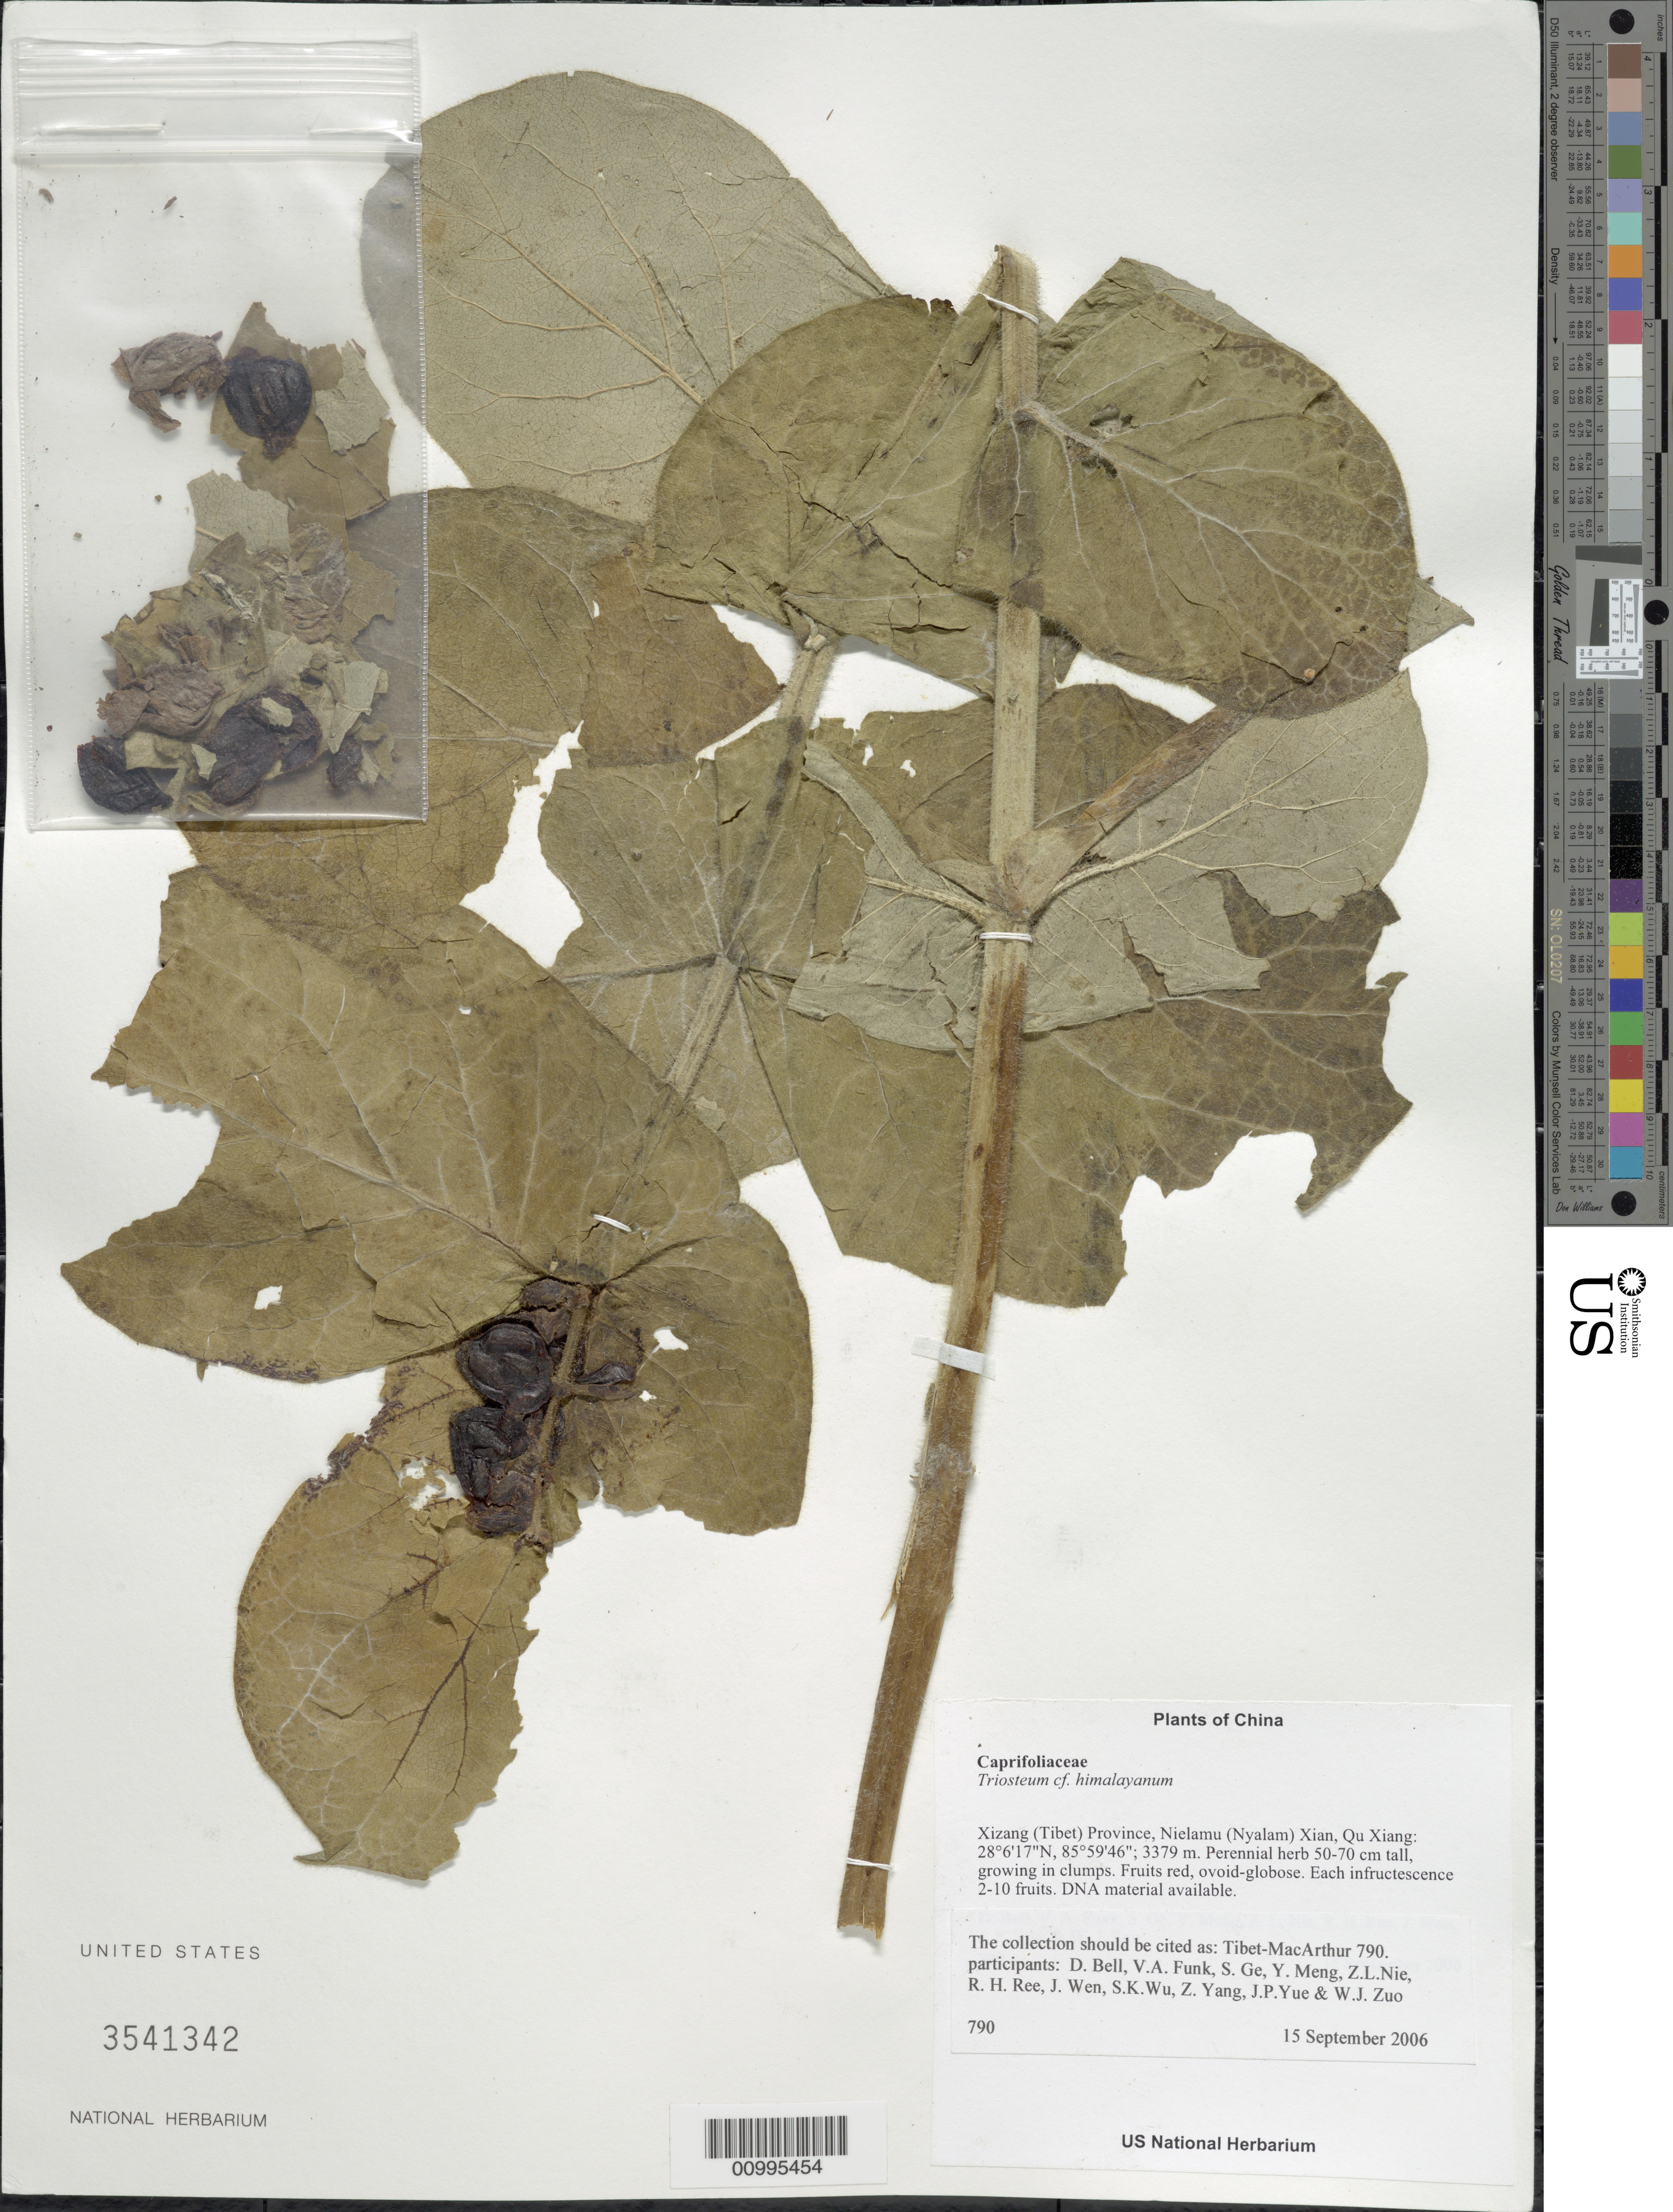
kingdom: Plantae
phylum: Tracheophyta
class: Magnoliopsida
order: Dipsacales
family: Caprifoliaceae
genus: Triosteum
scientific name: Triosteum himalayanum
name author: Wall.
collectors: Tibet-MacArthur, D. A. Bell, V. Funk, S. Ge, Y. Meng, Z. Nie, R. Ree, J. Wen, J. Yue & W. Zuo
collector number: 790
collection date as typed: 15 Sep 2006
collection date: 2006-09-15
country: China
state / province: Xizang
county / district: Nielamu (Nyalam) Xian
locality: Qu Xiang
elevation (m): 3379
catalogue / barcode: US 3541342